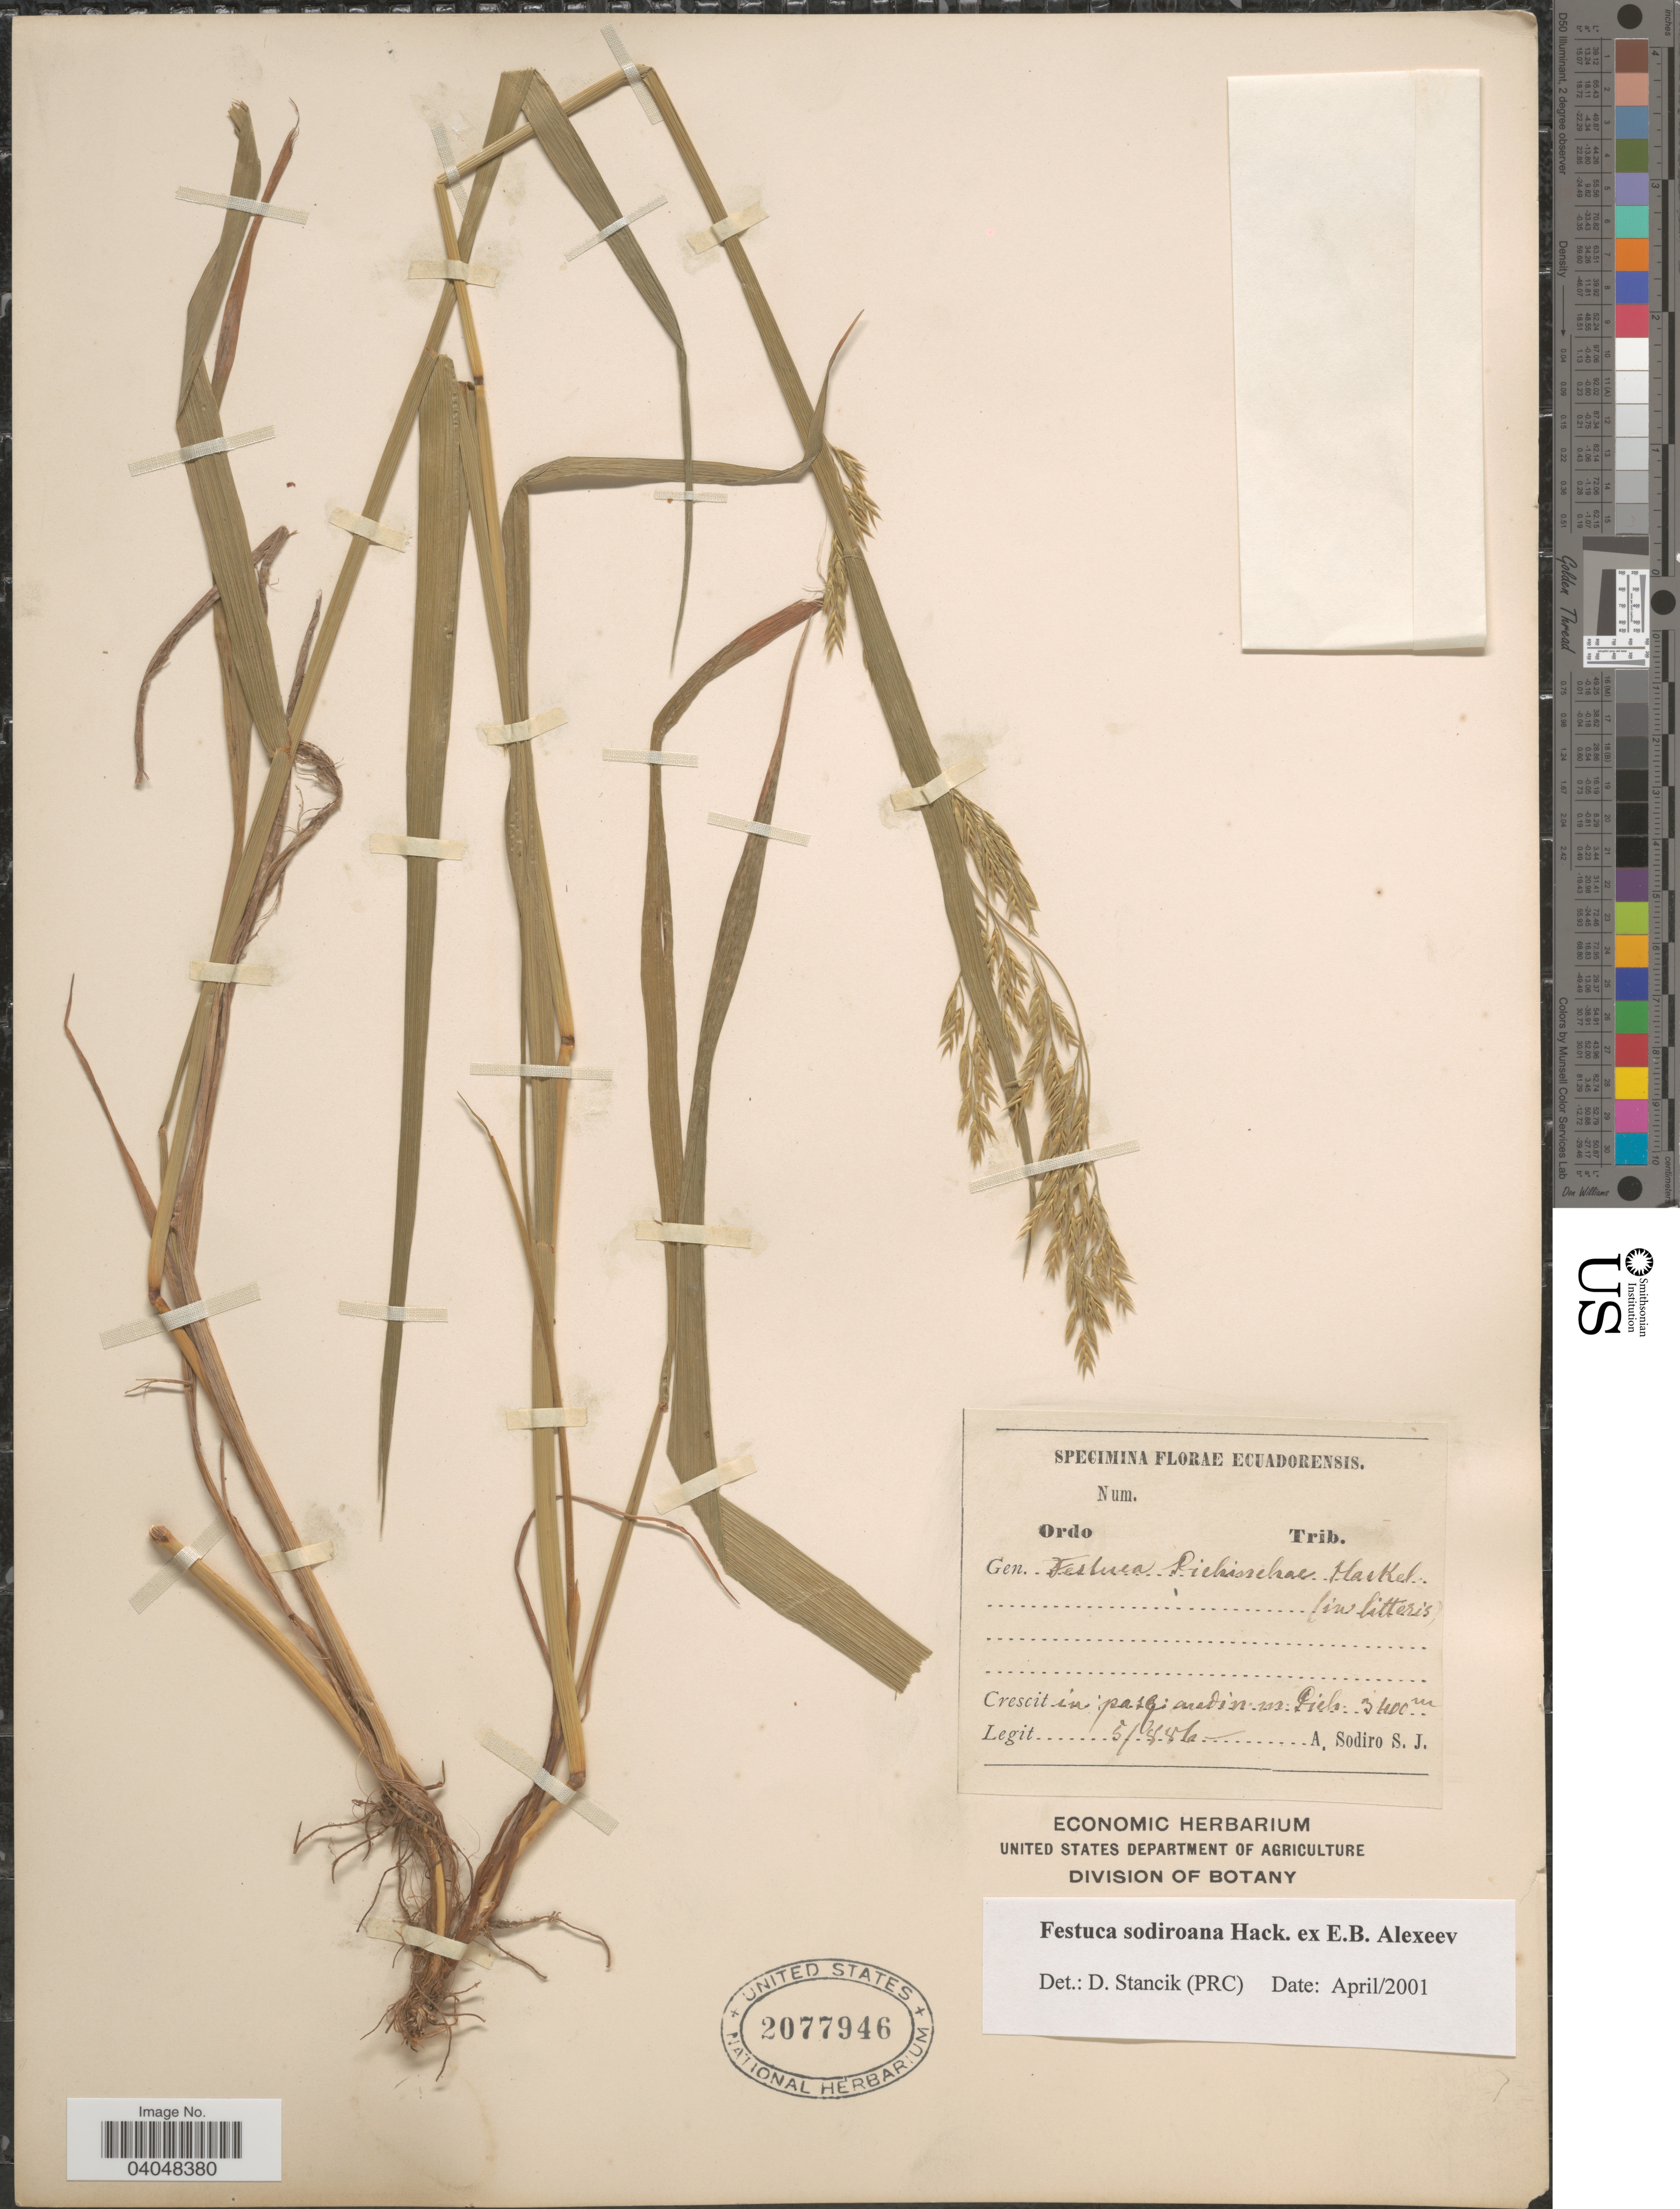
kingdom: Plantae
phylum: Tracheophyta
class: Liliopsida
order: Poales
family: Poaceae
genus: Festuca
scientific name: Festuca sodiroana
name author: Hack. ex E.B. Alexeev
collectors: A. Sodiro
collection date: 1886-05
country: Ecuador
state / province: Pichincha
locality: Ecuadorensis. Crescit in pasq. audin. in Pich.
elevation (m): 3400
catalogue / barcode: US 2077946